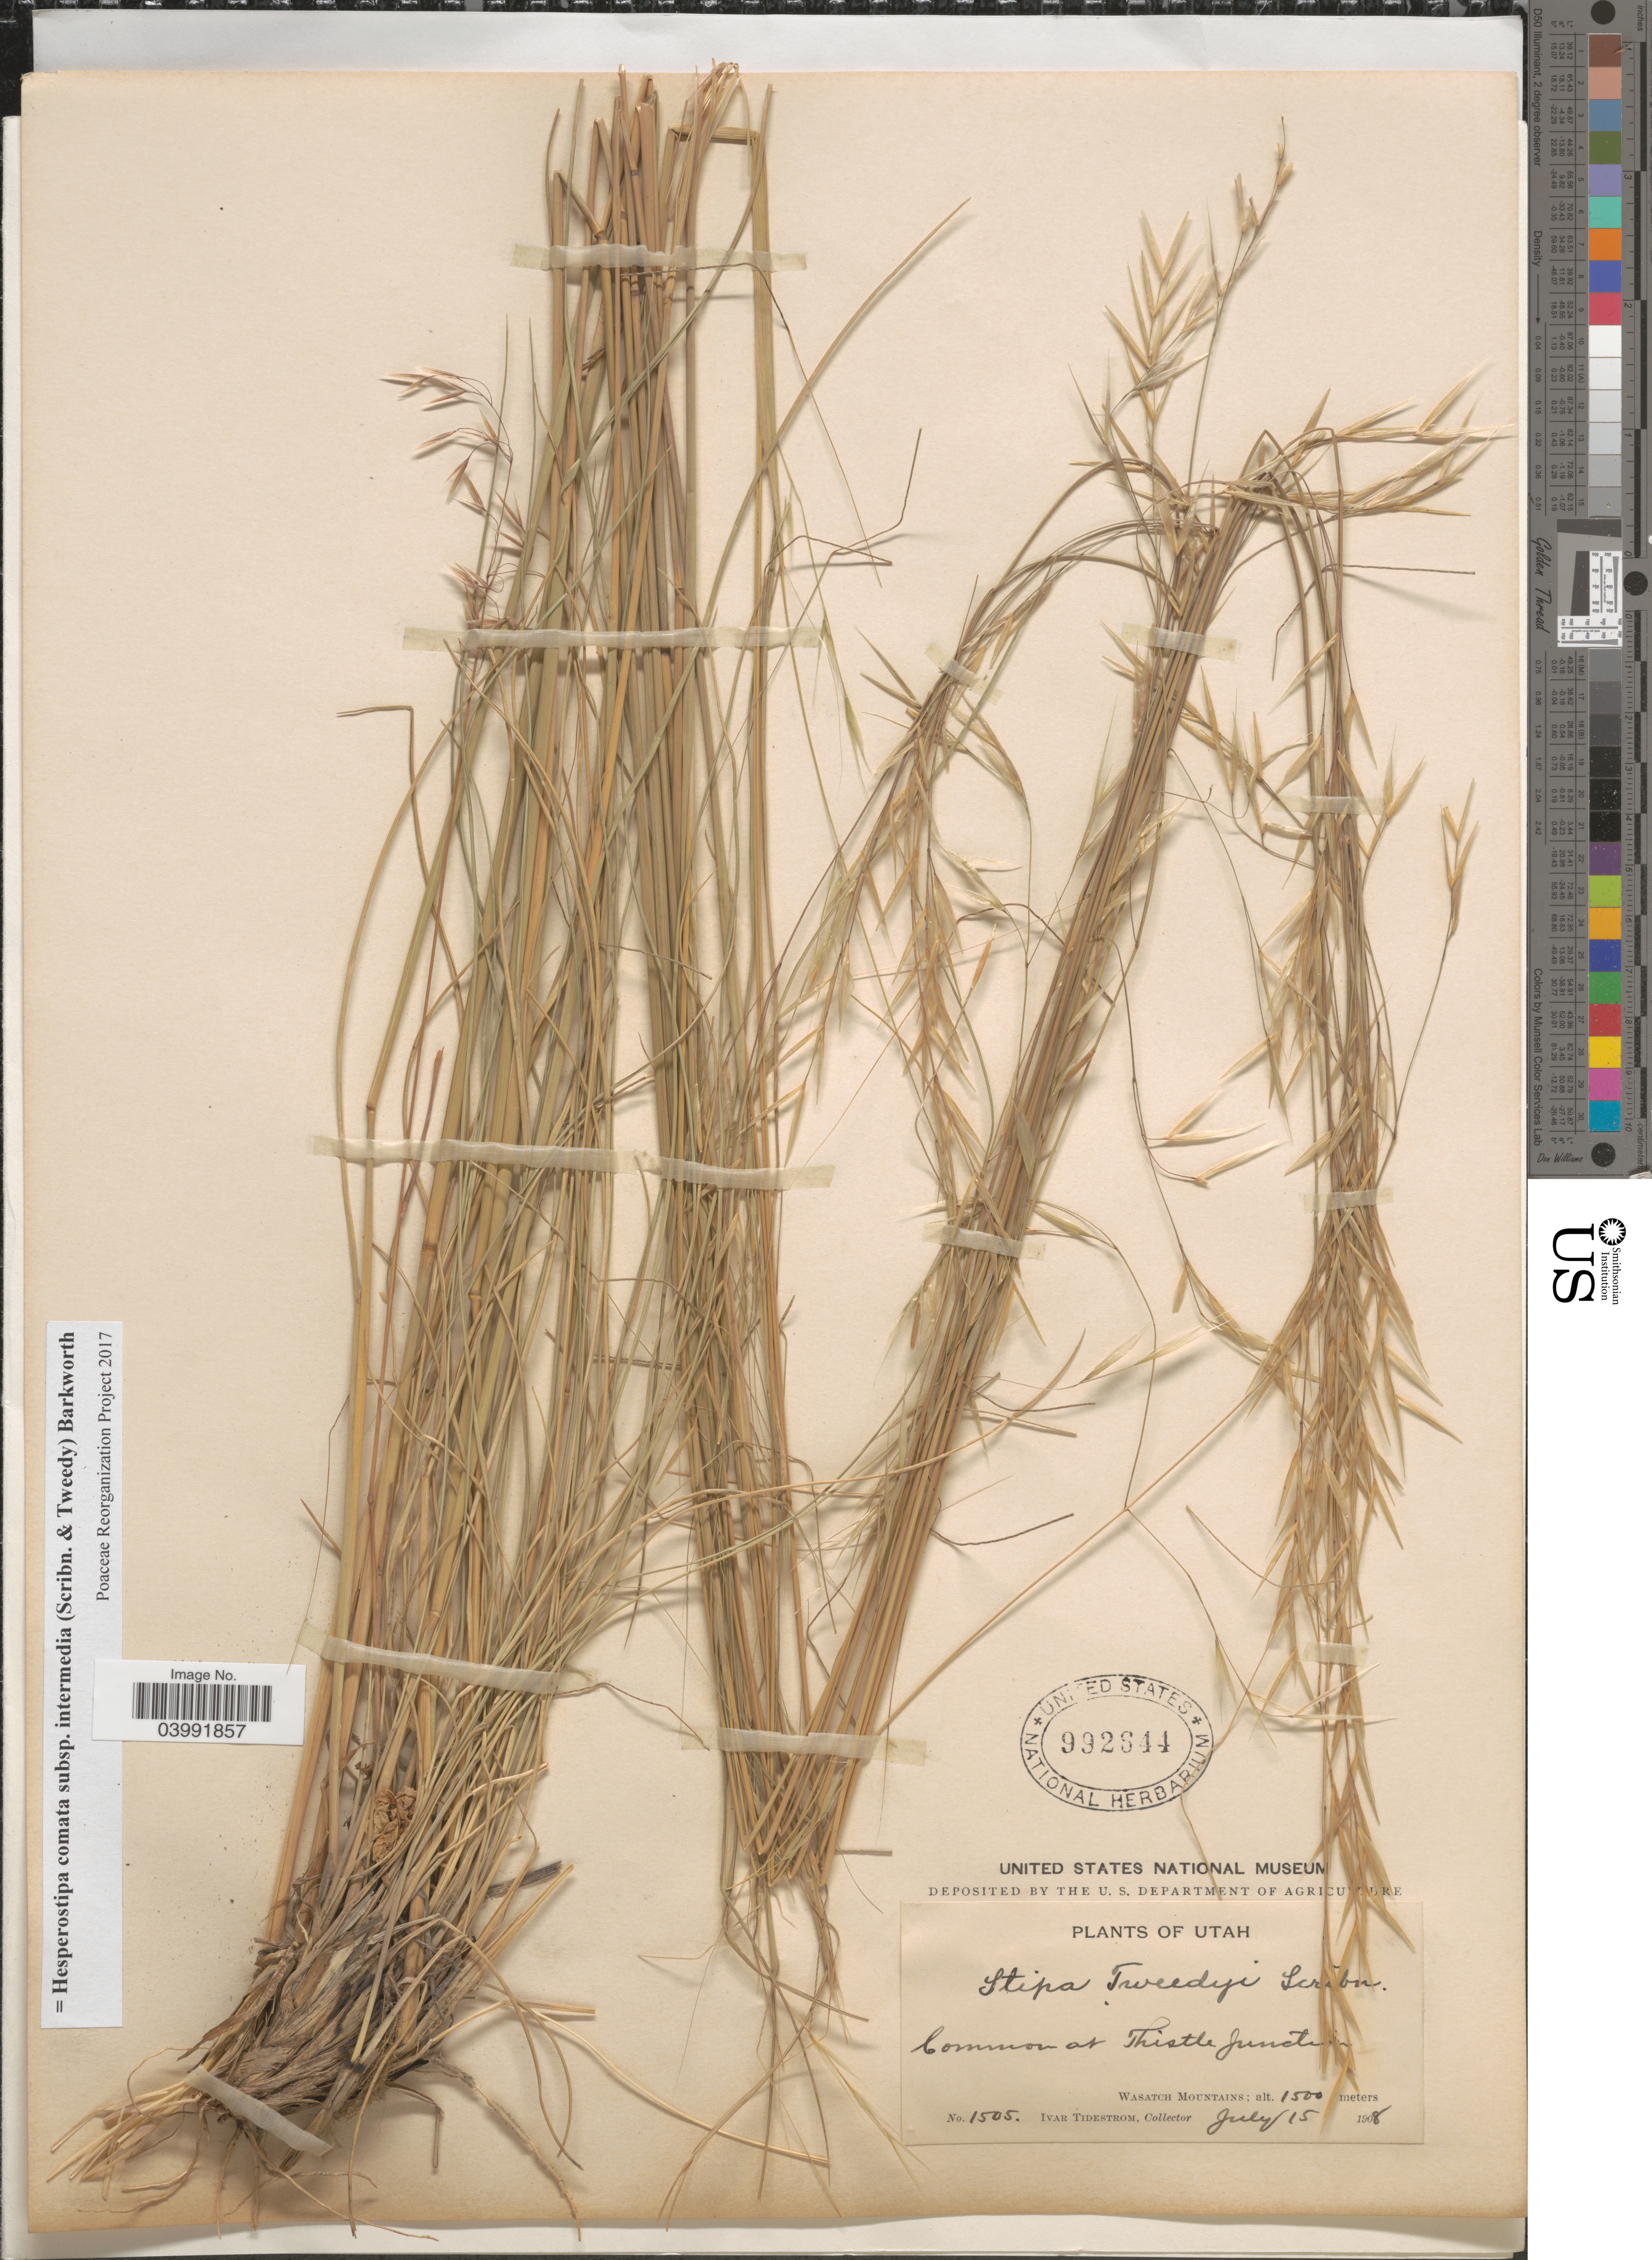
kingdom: Plantae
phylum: Tracheophyta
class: Liliopsida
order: Poales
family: Poaceae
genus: Hesperostipa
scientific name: Hesperostipa comata subsp. intermedia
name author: (Scribn. & Tweedy) Barkworth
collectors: I. F. Tidestrom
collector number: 1505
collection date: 1908-07-15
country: United States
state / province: Utah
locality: At Thistle Junction. Wasatch Mountains.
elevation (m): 1500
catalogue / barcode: US 992644